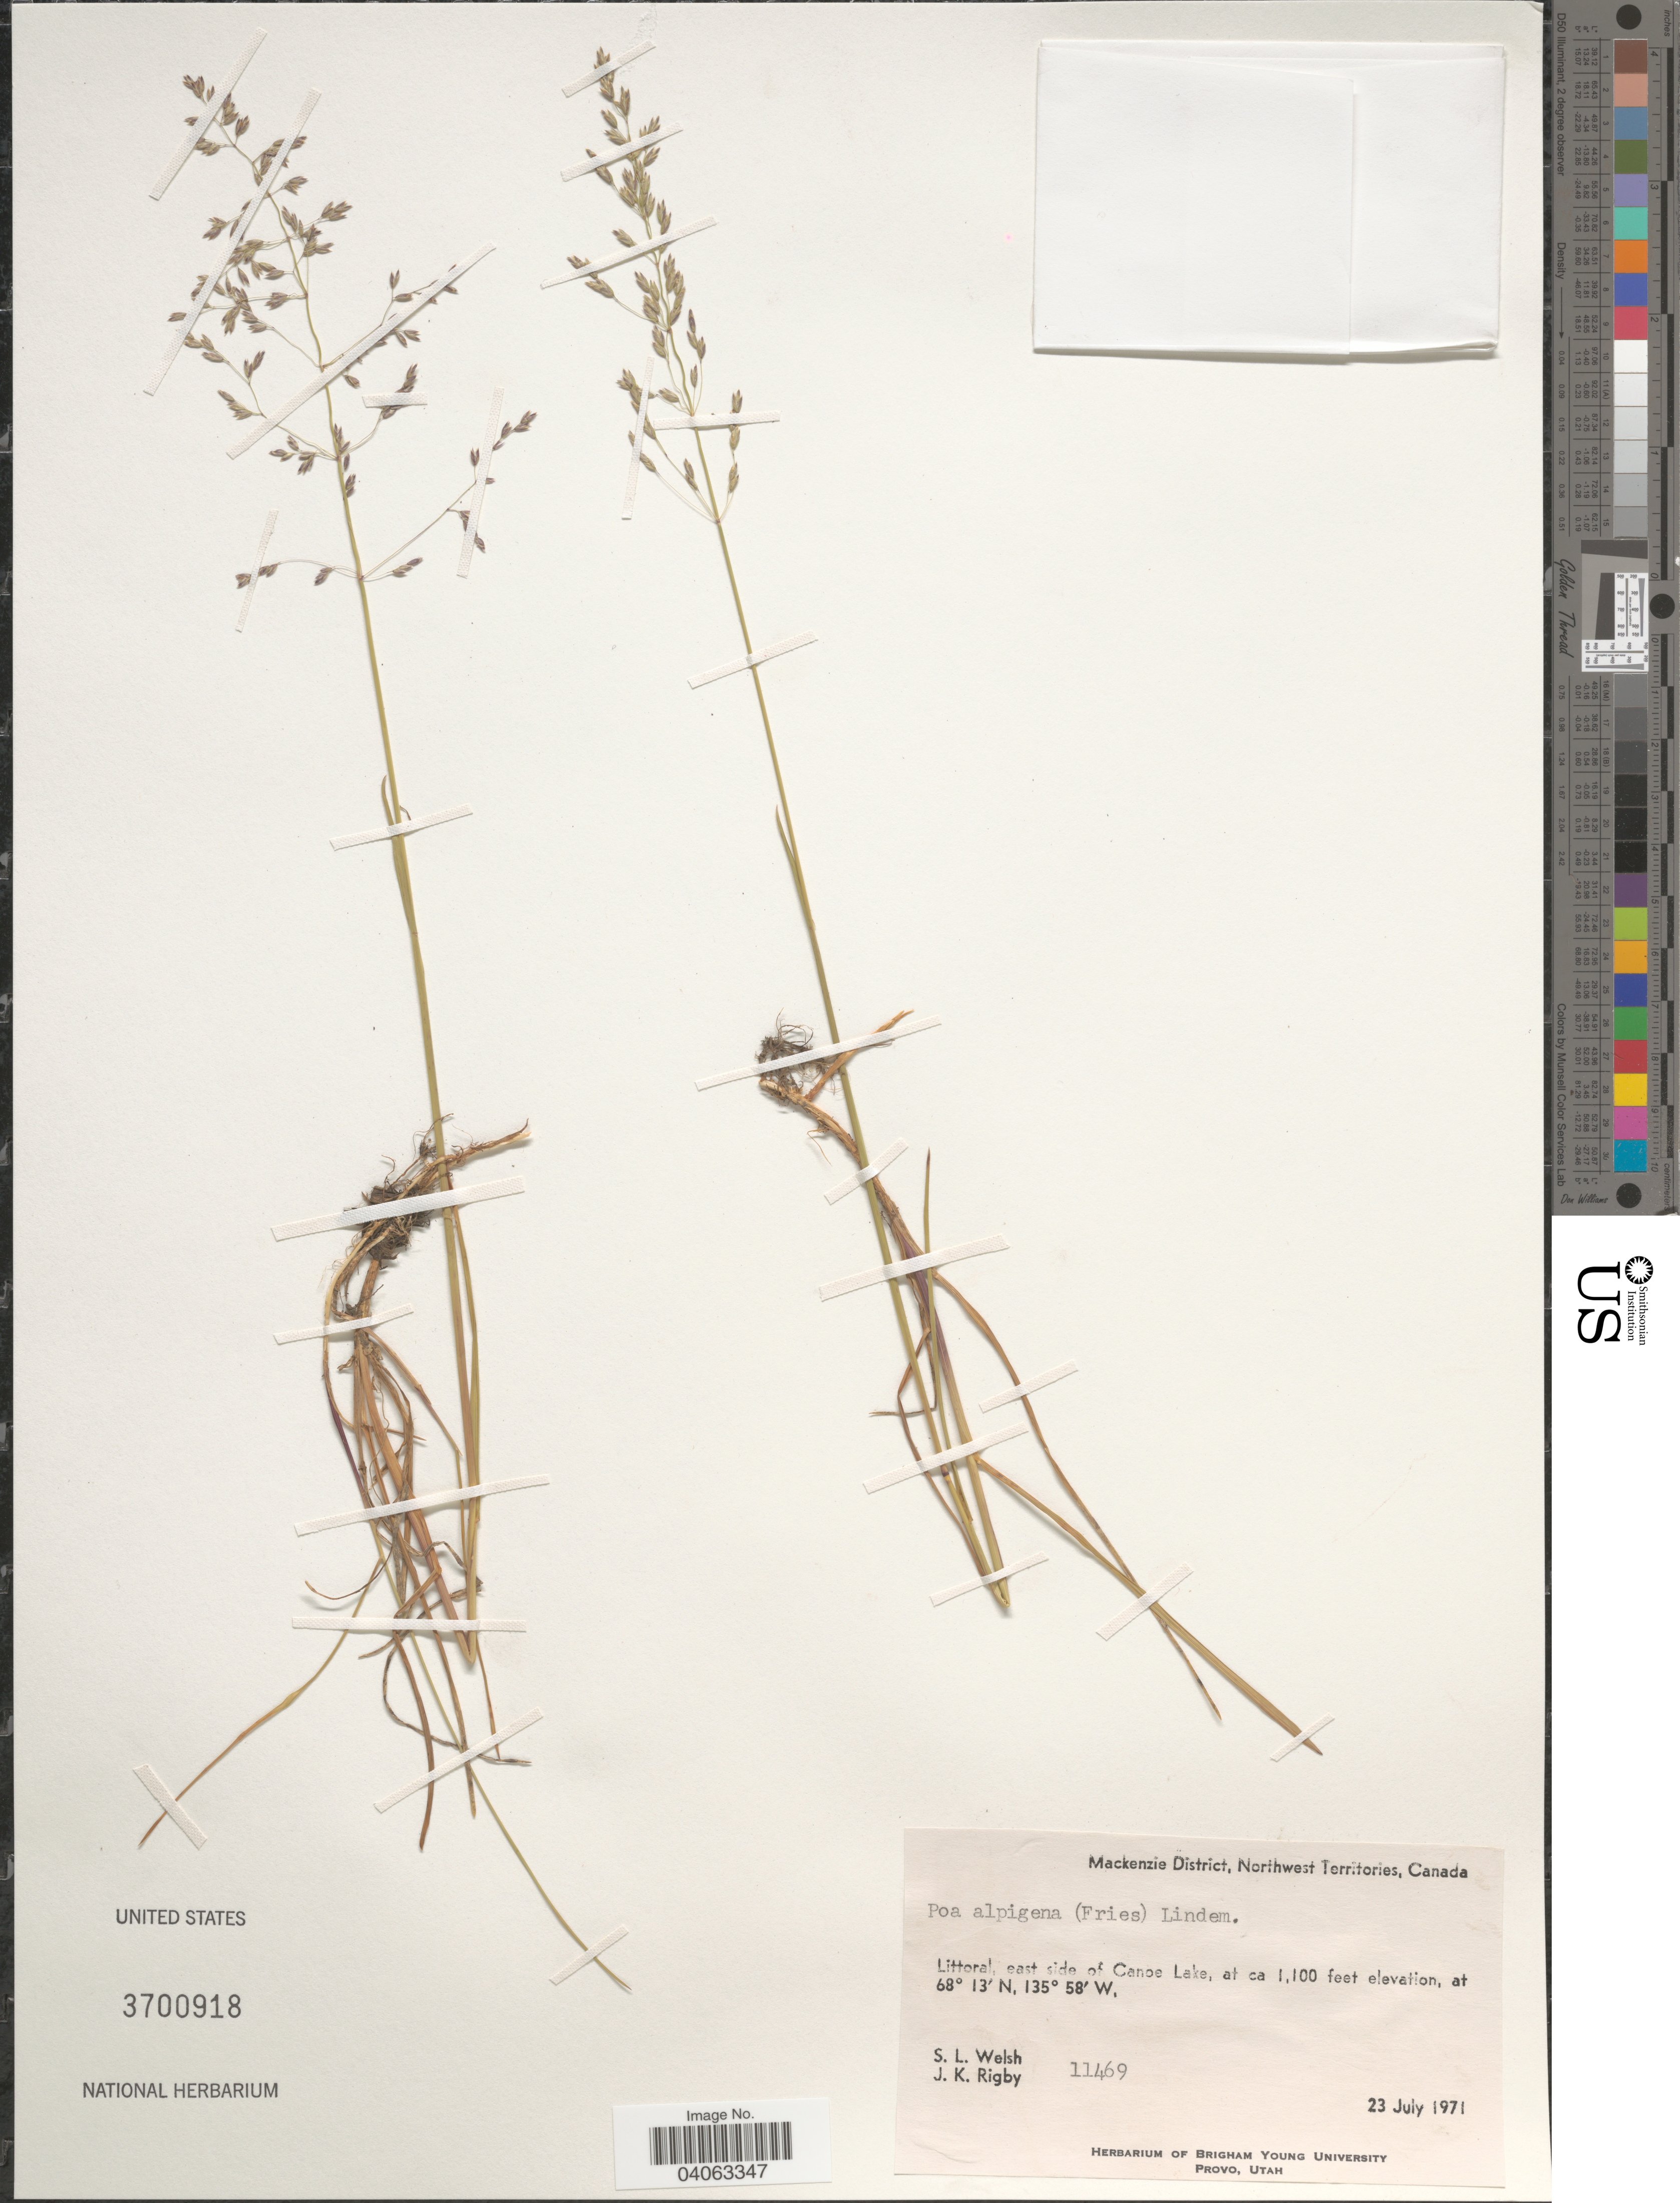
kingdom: Plantae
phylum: Tracheophyta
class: Liliopsida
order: Poales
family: Poaceae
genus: Poa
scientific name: Poa pratensis subsp. alpigena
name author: (Lindm.) Hiitonen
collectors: S. Welsh & J. Rigby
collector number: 11469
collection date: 1971-07-23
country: Canada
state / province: Northwest Territories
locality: Mackenzie District. Littoral, east side of Canoe Lake.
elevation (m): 335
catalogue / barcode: US 3700918